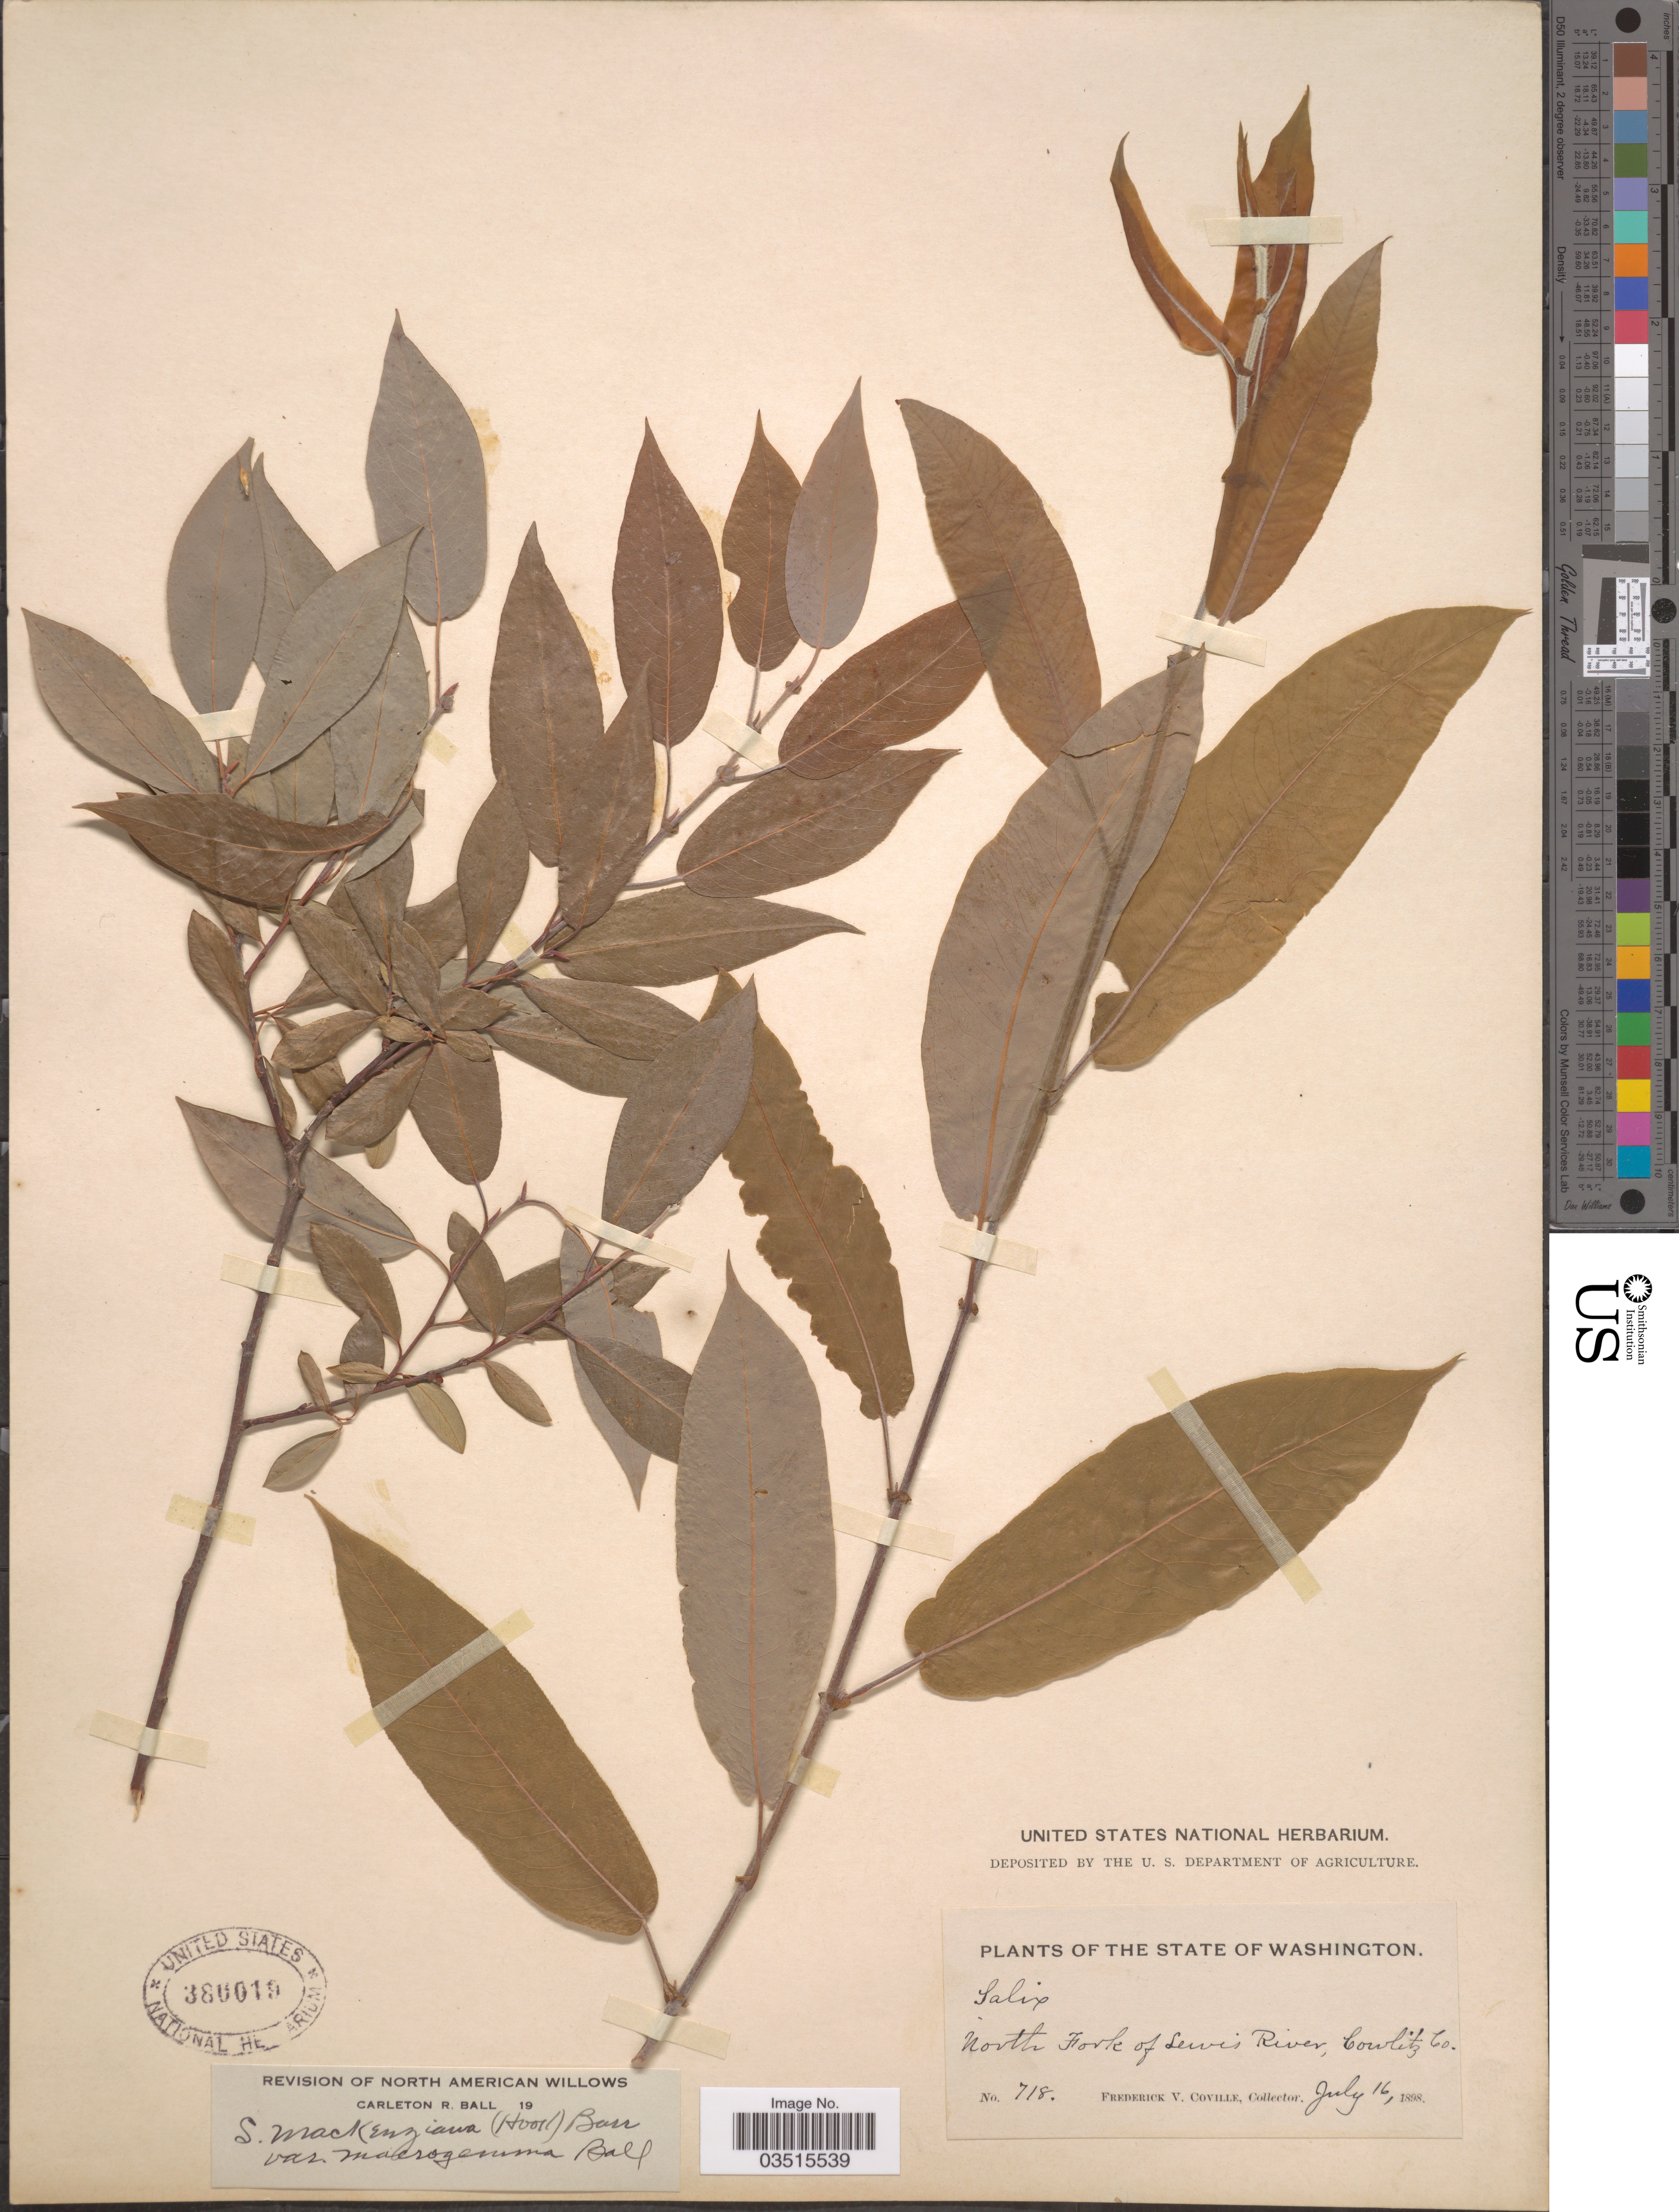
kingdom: Plantae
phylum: Tracheophyta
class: Magnoliopsida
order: Malpighiales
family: Salicaceae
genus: Salix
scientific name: Salix mackenzieana var. macrogemma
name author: C.R. Ball in Piper & Beattie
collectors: F. V. Coville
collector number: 718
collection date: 1898-07-16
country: United States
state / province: Washington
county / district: Cowlitz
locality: North Fork of Lewis River, Cowlitz Co.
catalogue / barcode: US 380019